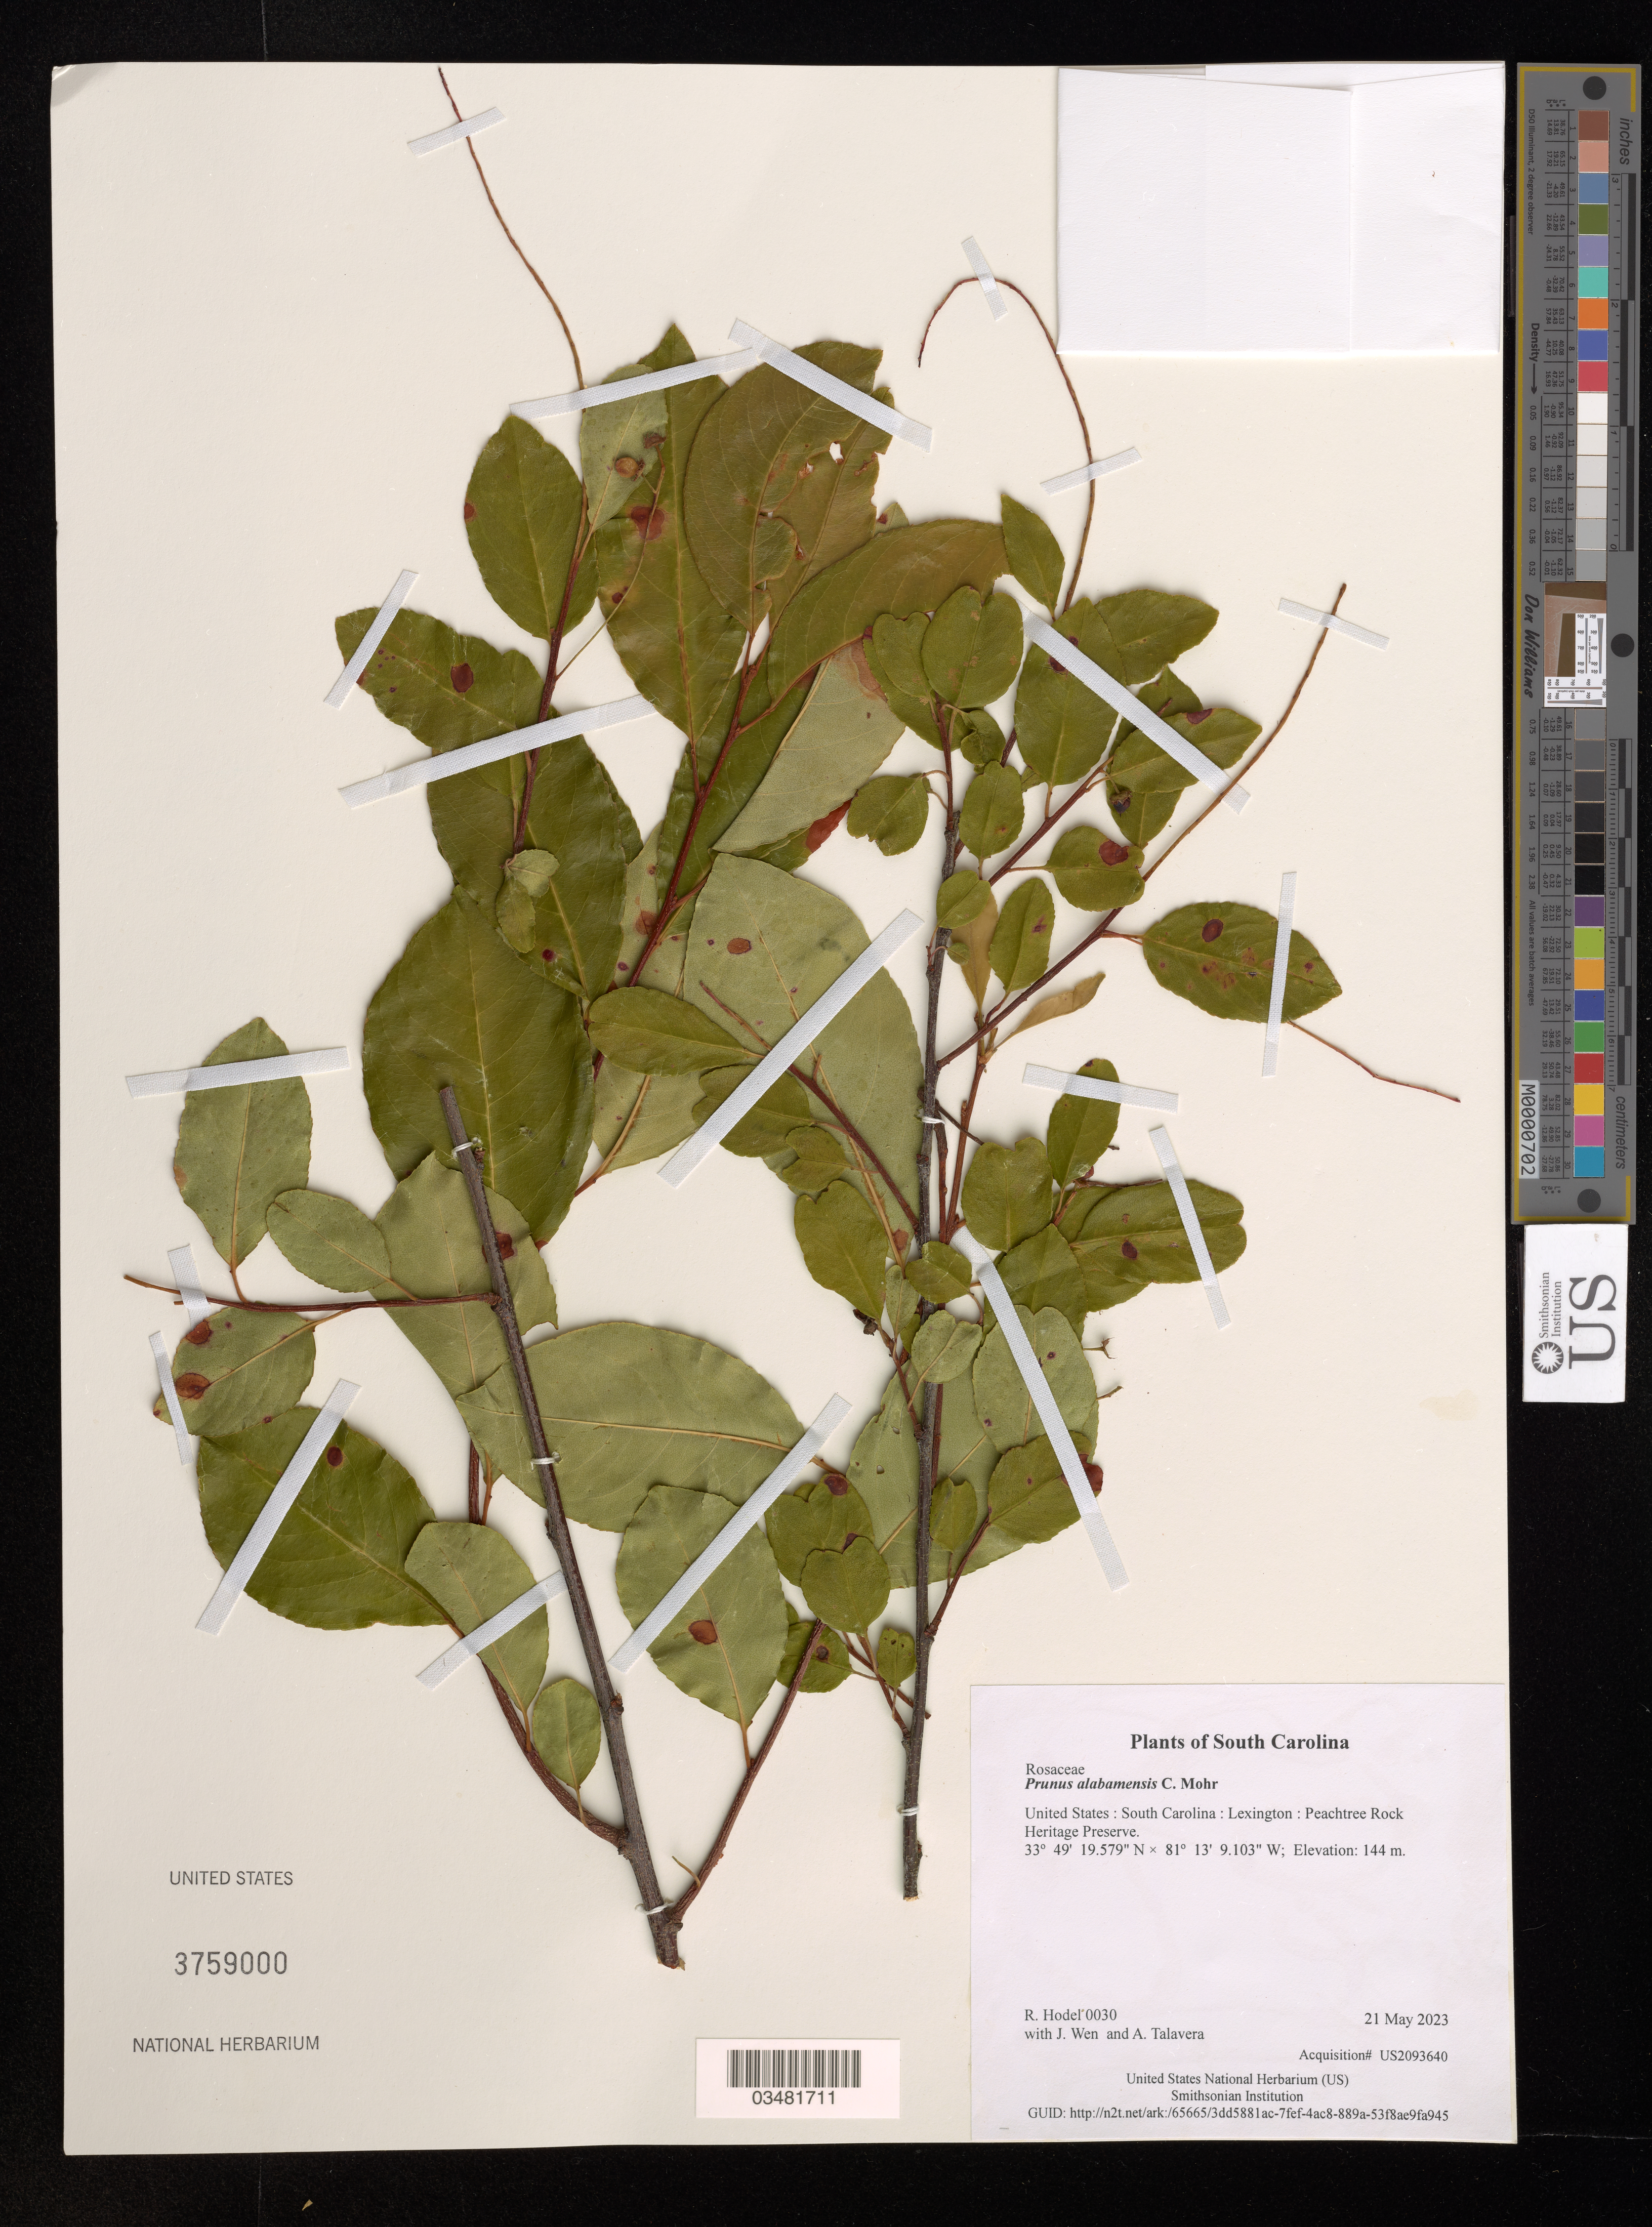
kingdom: Plantae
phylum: Tracheophyta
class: Magnoliopsida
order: Rosales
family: Rosaceae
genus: Prunus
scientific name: Prunus alabamensis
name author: C. Mohr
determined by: Hodel, Richard G. J.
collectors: R. Hodel, J. Wen & A. Talavera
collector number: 0030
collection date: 2023-05-21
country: United States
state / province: South Carolina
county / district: Lexington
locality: Peachtree Rock Heritage Preserve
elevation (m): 144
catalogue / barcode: US 3759000